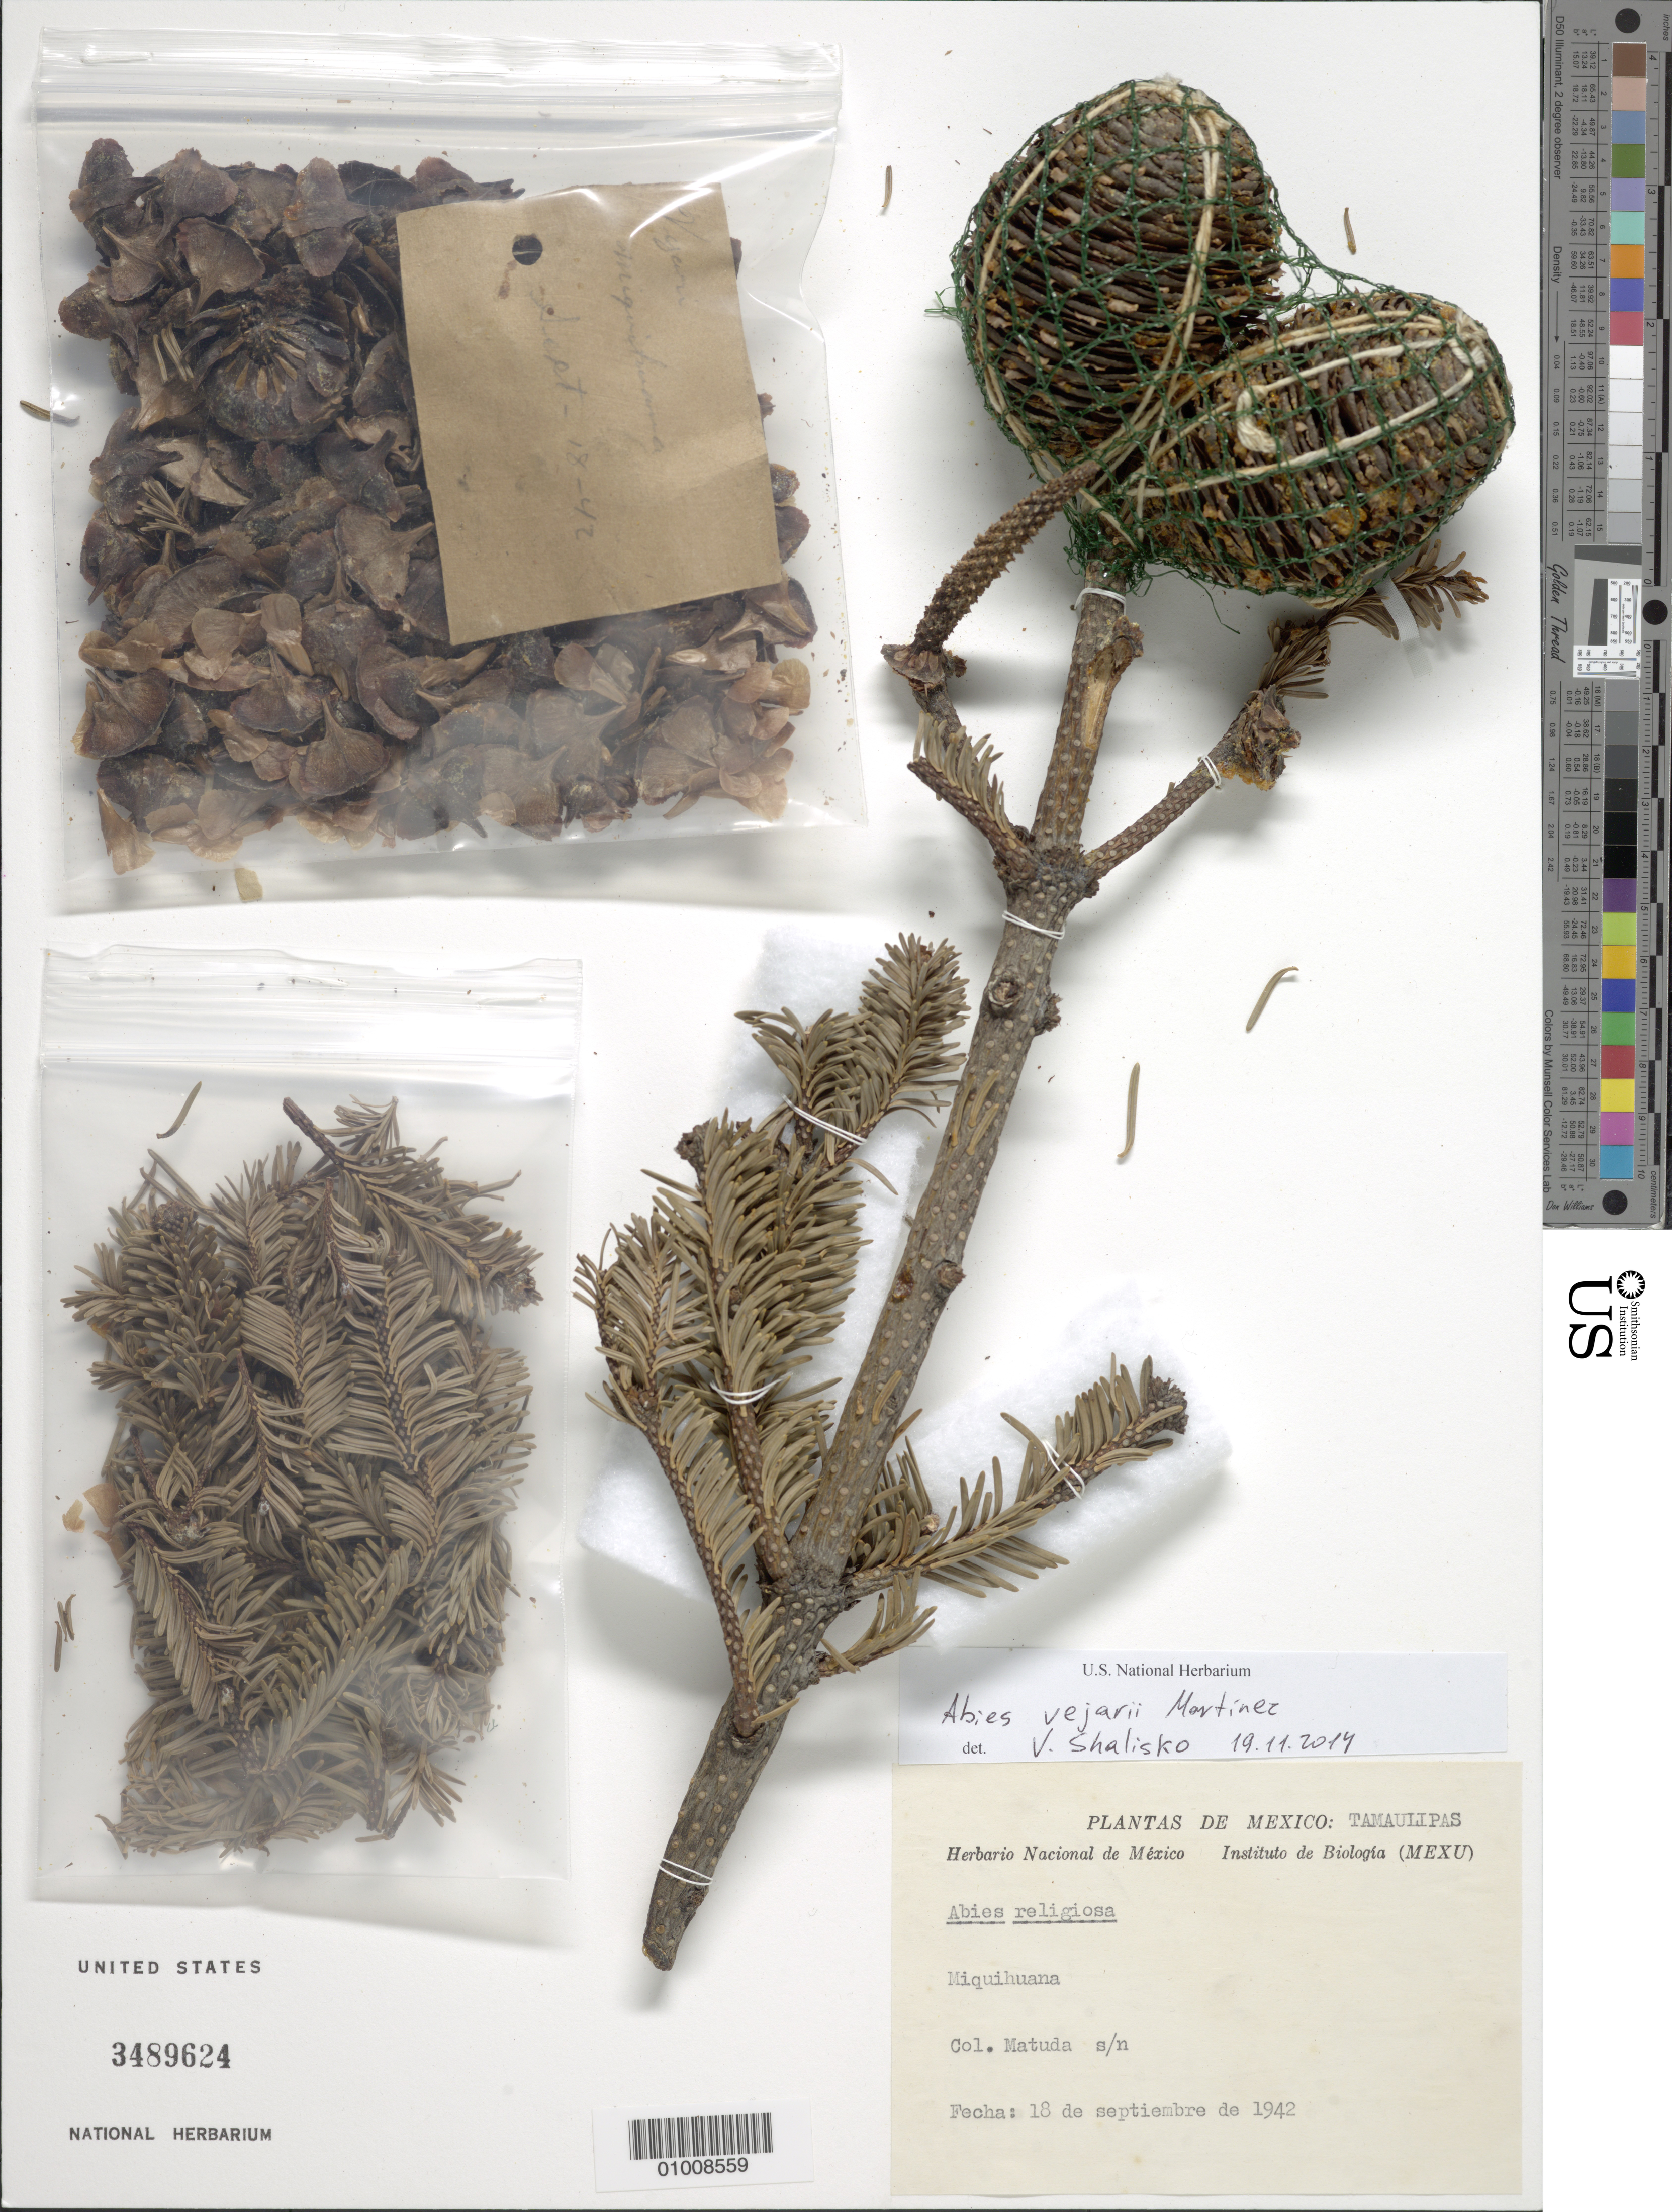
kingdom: Plantae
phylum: Tracheophyta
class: Pinopsida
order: Pinales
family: Pinaceae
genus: Abies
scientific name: Abies religiosa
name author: (Kunth) Schltdl. & Cham.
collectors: E. Matuda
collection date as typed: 18 Sep 1942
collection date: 1942-09-18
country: Mexico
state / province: Tamaulipas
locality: Miquihuana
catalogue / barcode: US 3489624